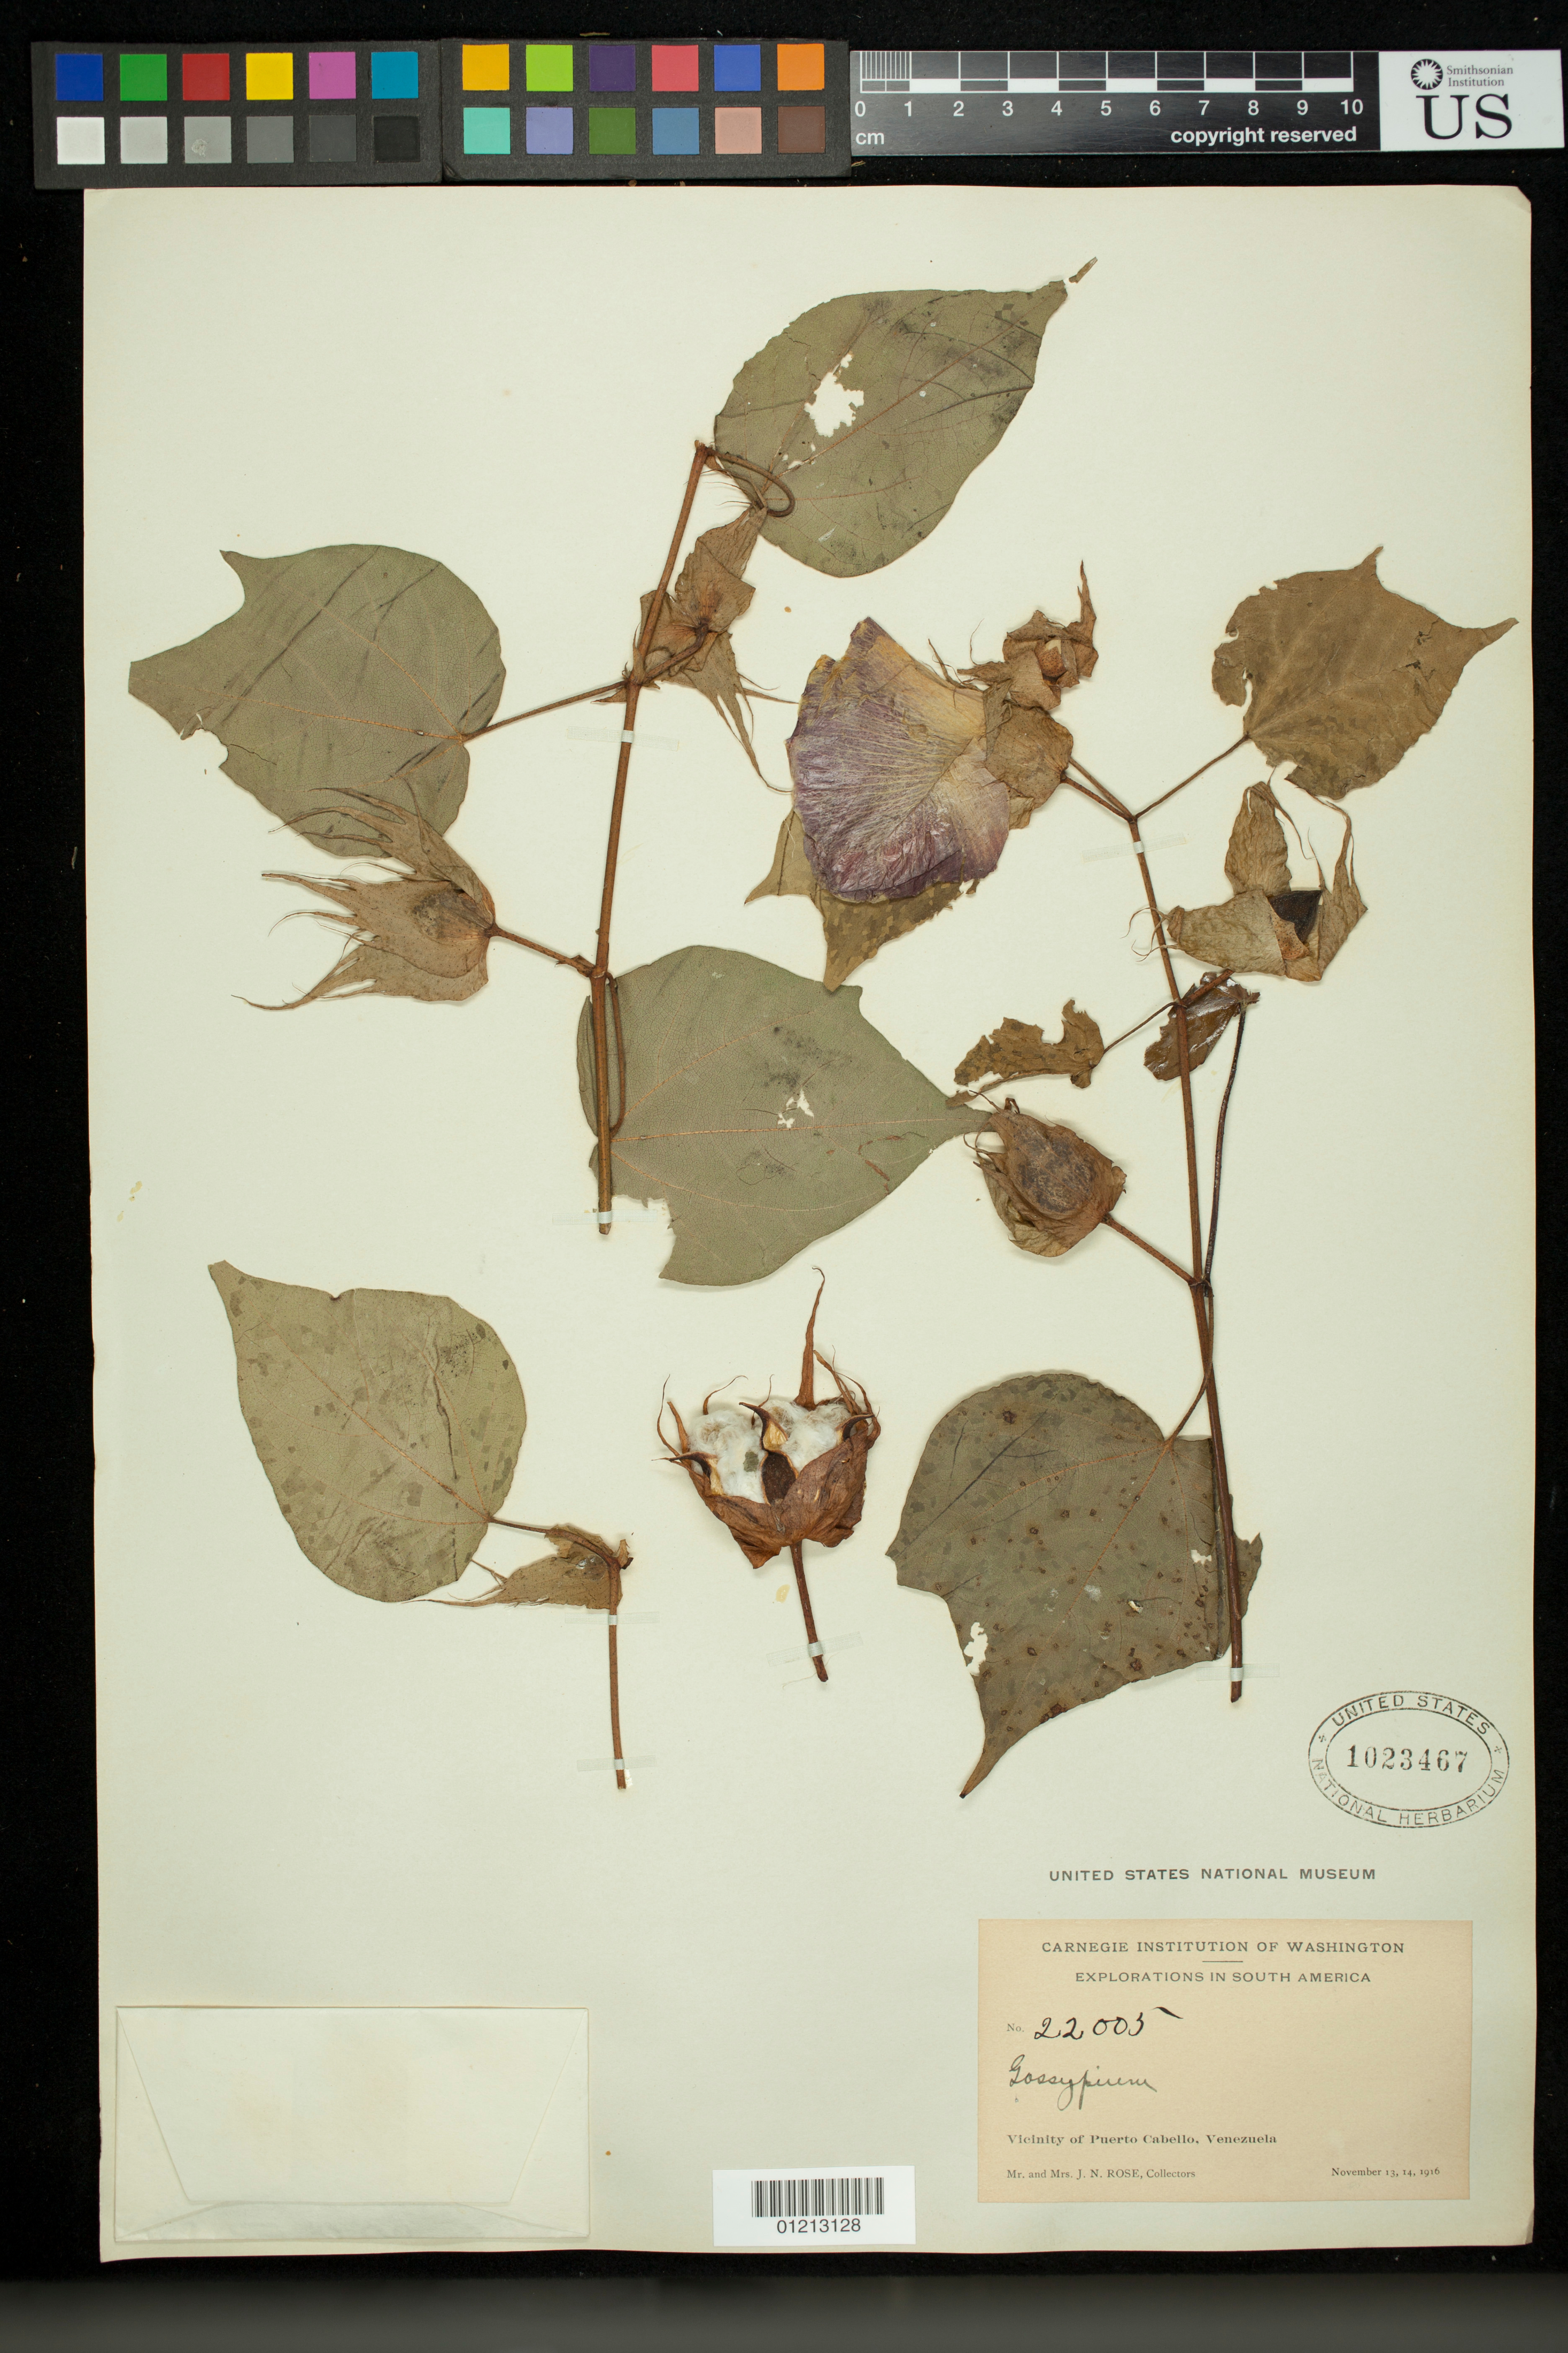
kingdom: Plantae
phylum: Tracheophyta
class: Magnoliopsida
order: Malvales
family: Malvaceae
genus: Gossypium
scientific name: Gossypium sp.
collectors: J. N. Rose & L. B. Rose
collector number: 22005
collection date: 1916-11-13/1916-11-14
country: Venezuela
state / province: Carabobo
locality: Vicinity of Puerto Cabello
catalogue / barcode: US 1023467